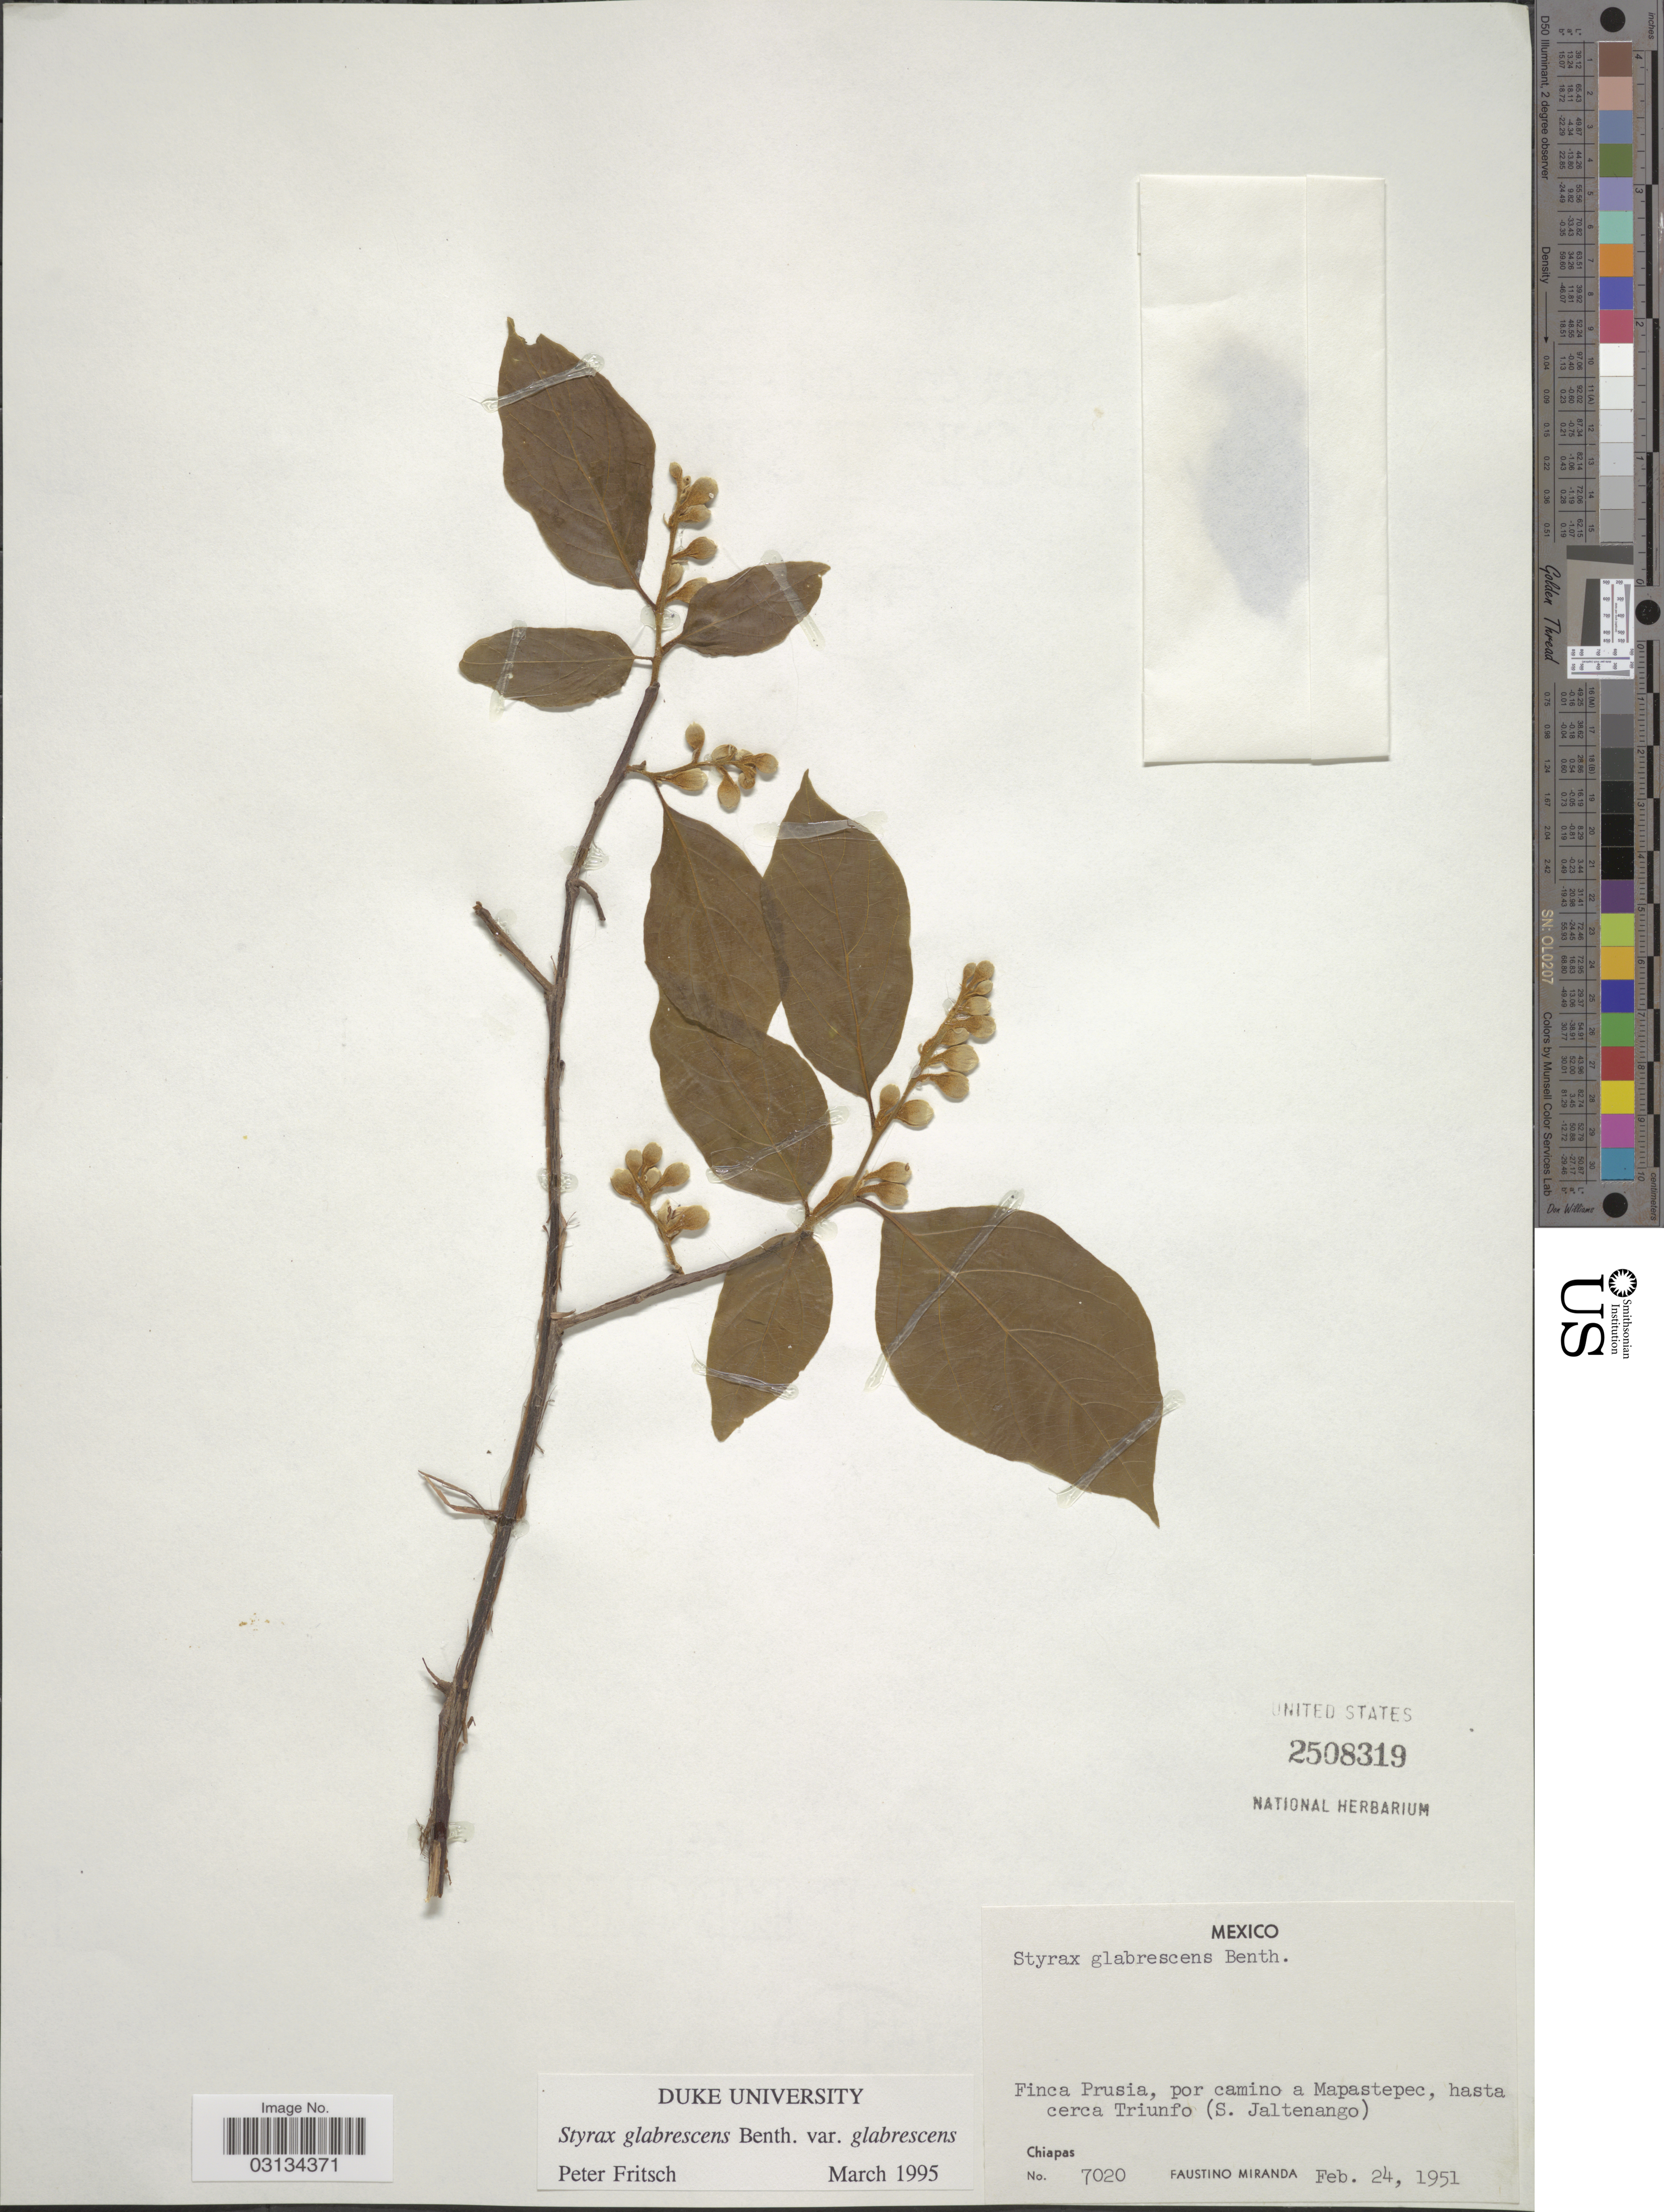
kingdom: Plantae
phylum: Tracheophyta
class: Magnoliopsida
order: Ericales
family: Styracaceae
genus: Styrax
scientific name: Styrax glabrescens Benth. var. glabrescens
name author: Benth.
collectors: F. Miranda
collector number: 7020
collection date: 1951-02-24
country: Mexico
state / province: Chiapas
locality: Finca Prusia, por camino a Mapastepec, hasta cerca Triunfo (S. Jaltenango).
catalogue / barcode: US 2508319